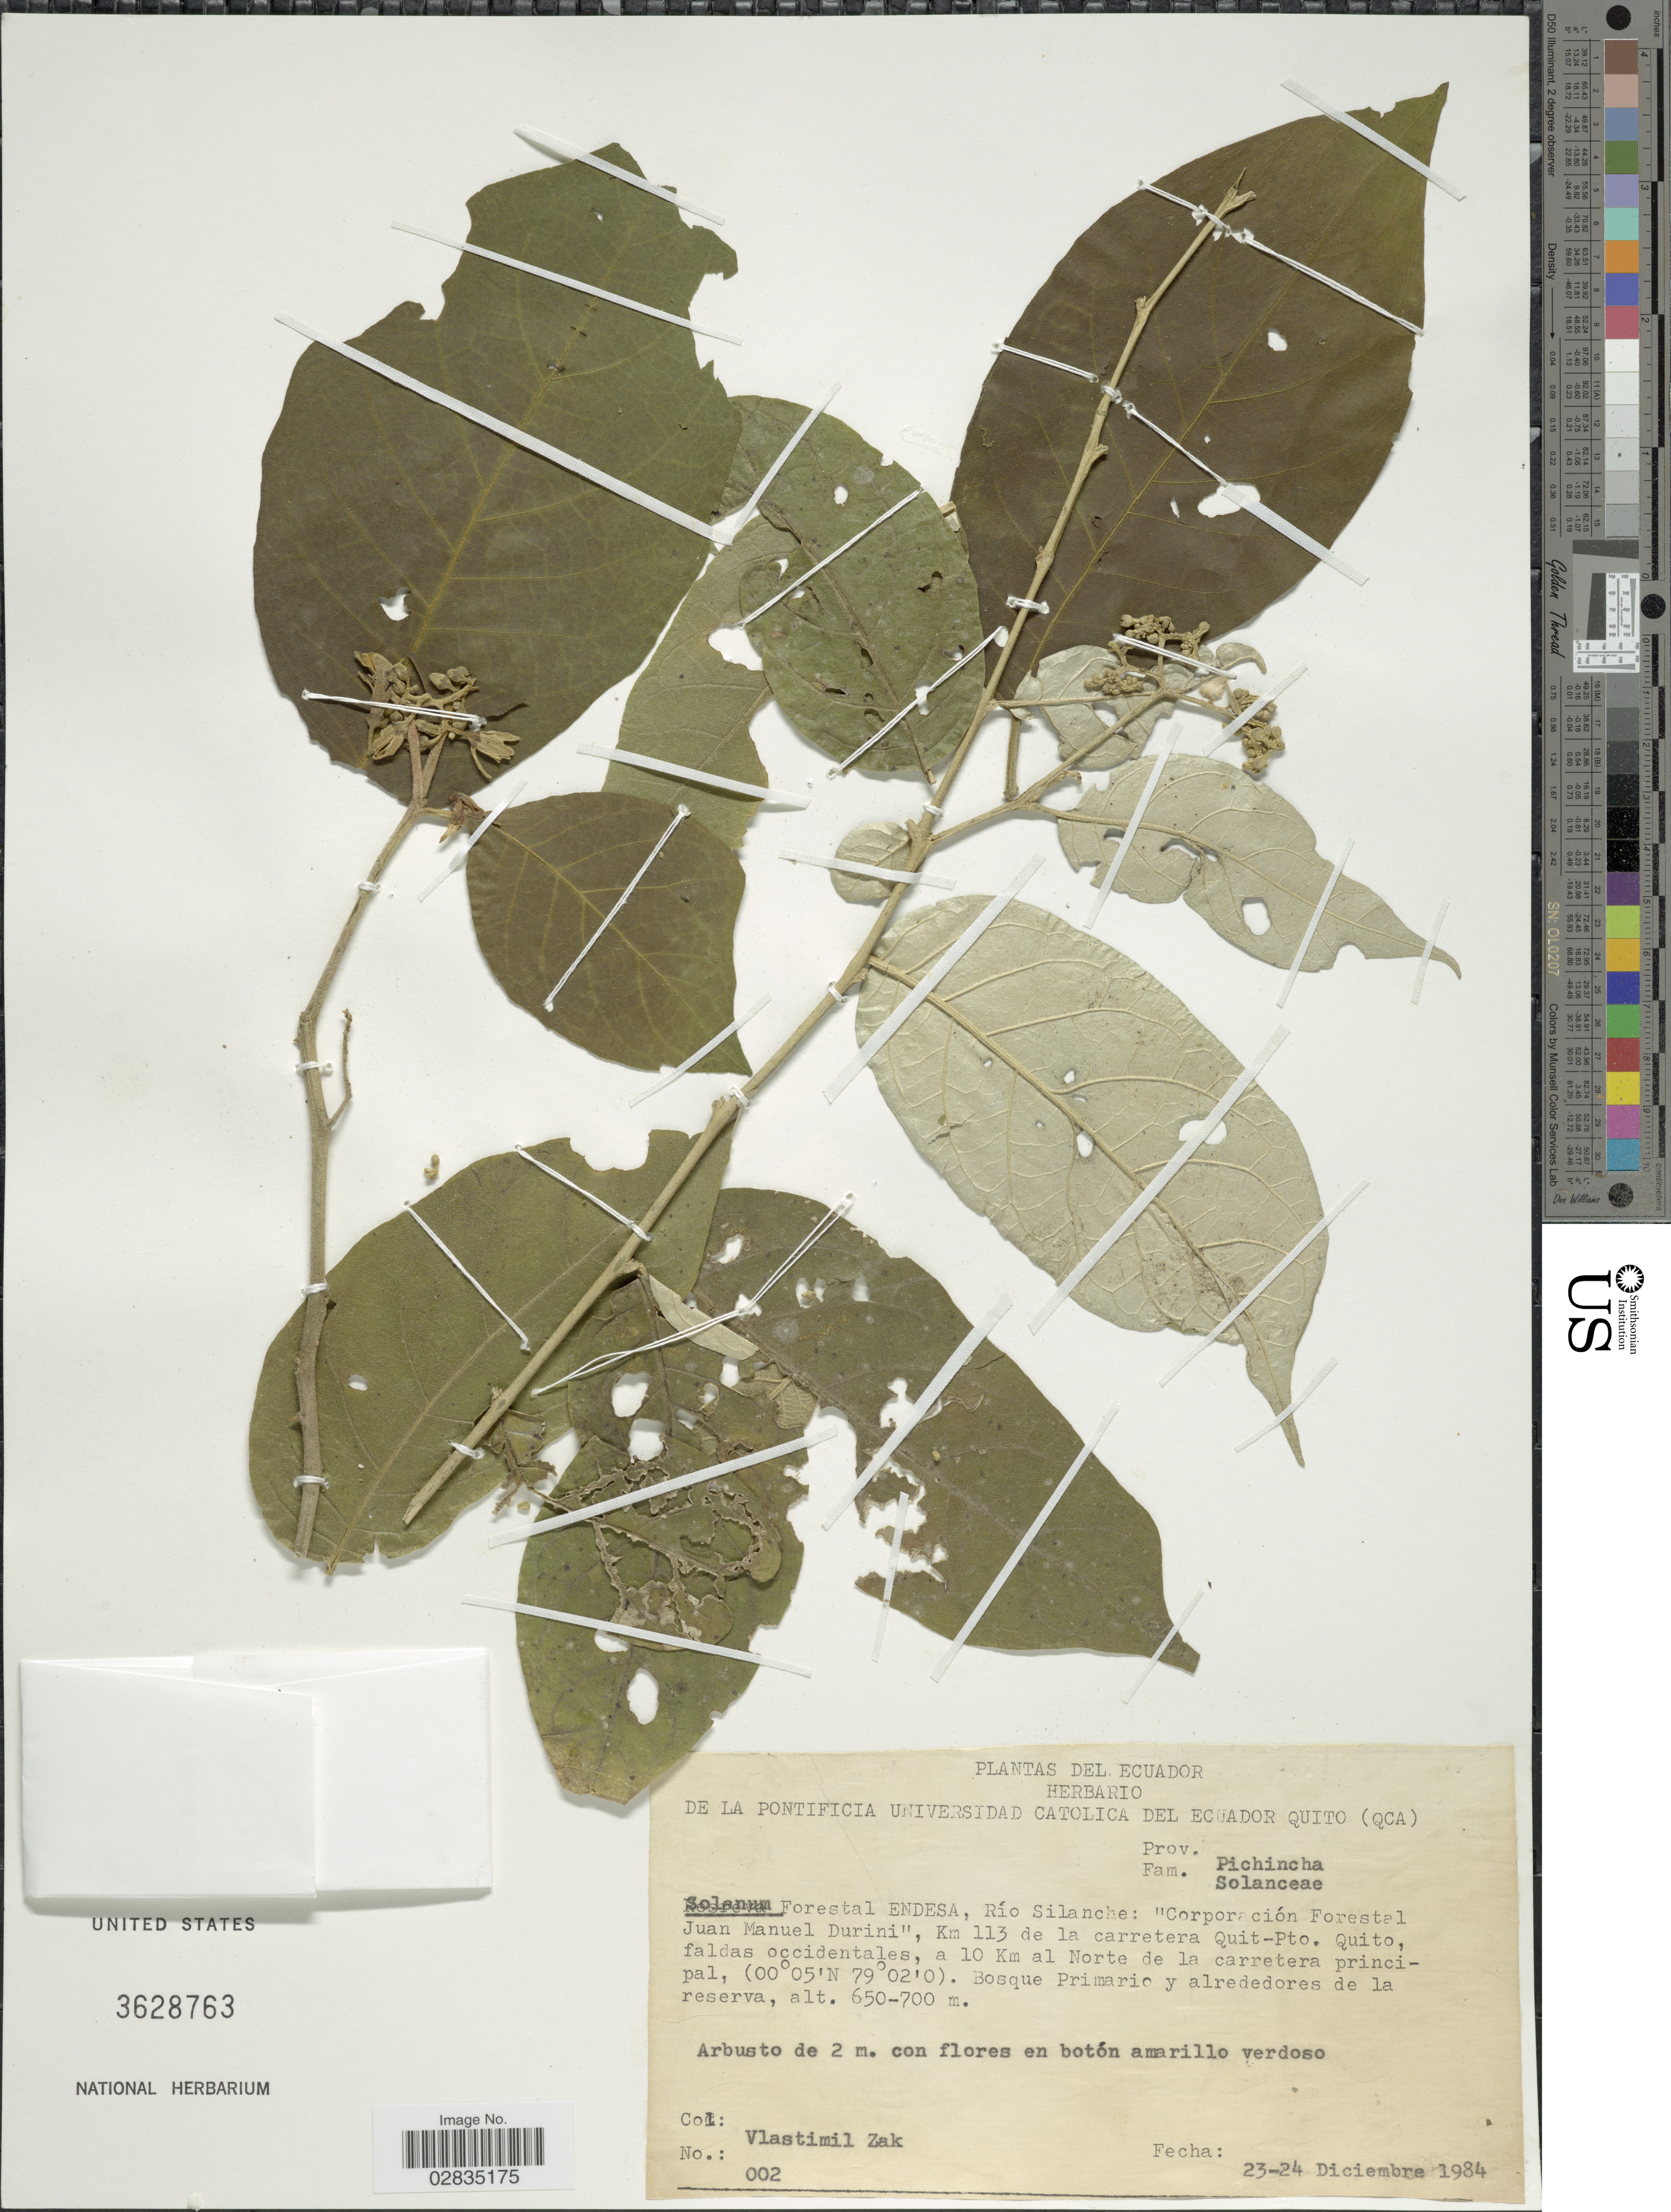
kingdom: Plantae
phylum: Tracheophyta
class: Magnoliopsida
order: Solanales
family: Solanaceae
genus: Solanum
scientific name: Solanum sp.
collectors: V. Zak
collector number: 002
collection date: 1984-12-23/1984-12-24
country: Ecuador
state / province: Pichincha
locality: Forestal Endesa, Río Silanche: "Corporación Forestal Juan Manuel Durini", Km 113 de la carretera Quit-Pto. Quito, faldas occidentales, a 10 Km al Norte de la carretera prinicpal.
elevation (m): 650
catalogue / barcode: US 3628763